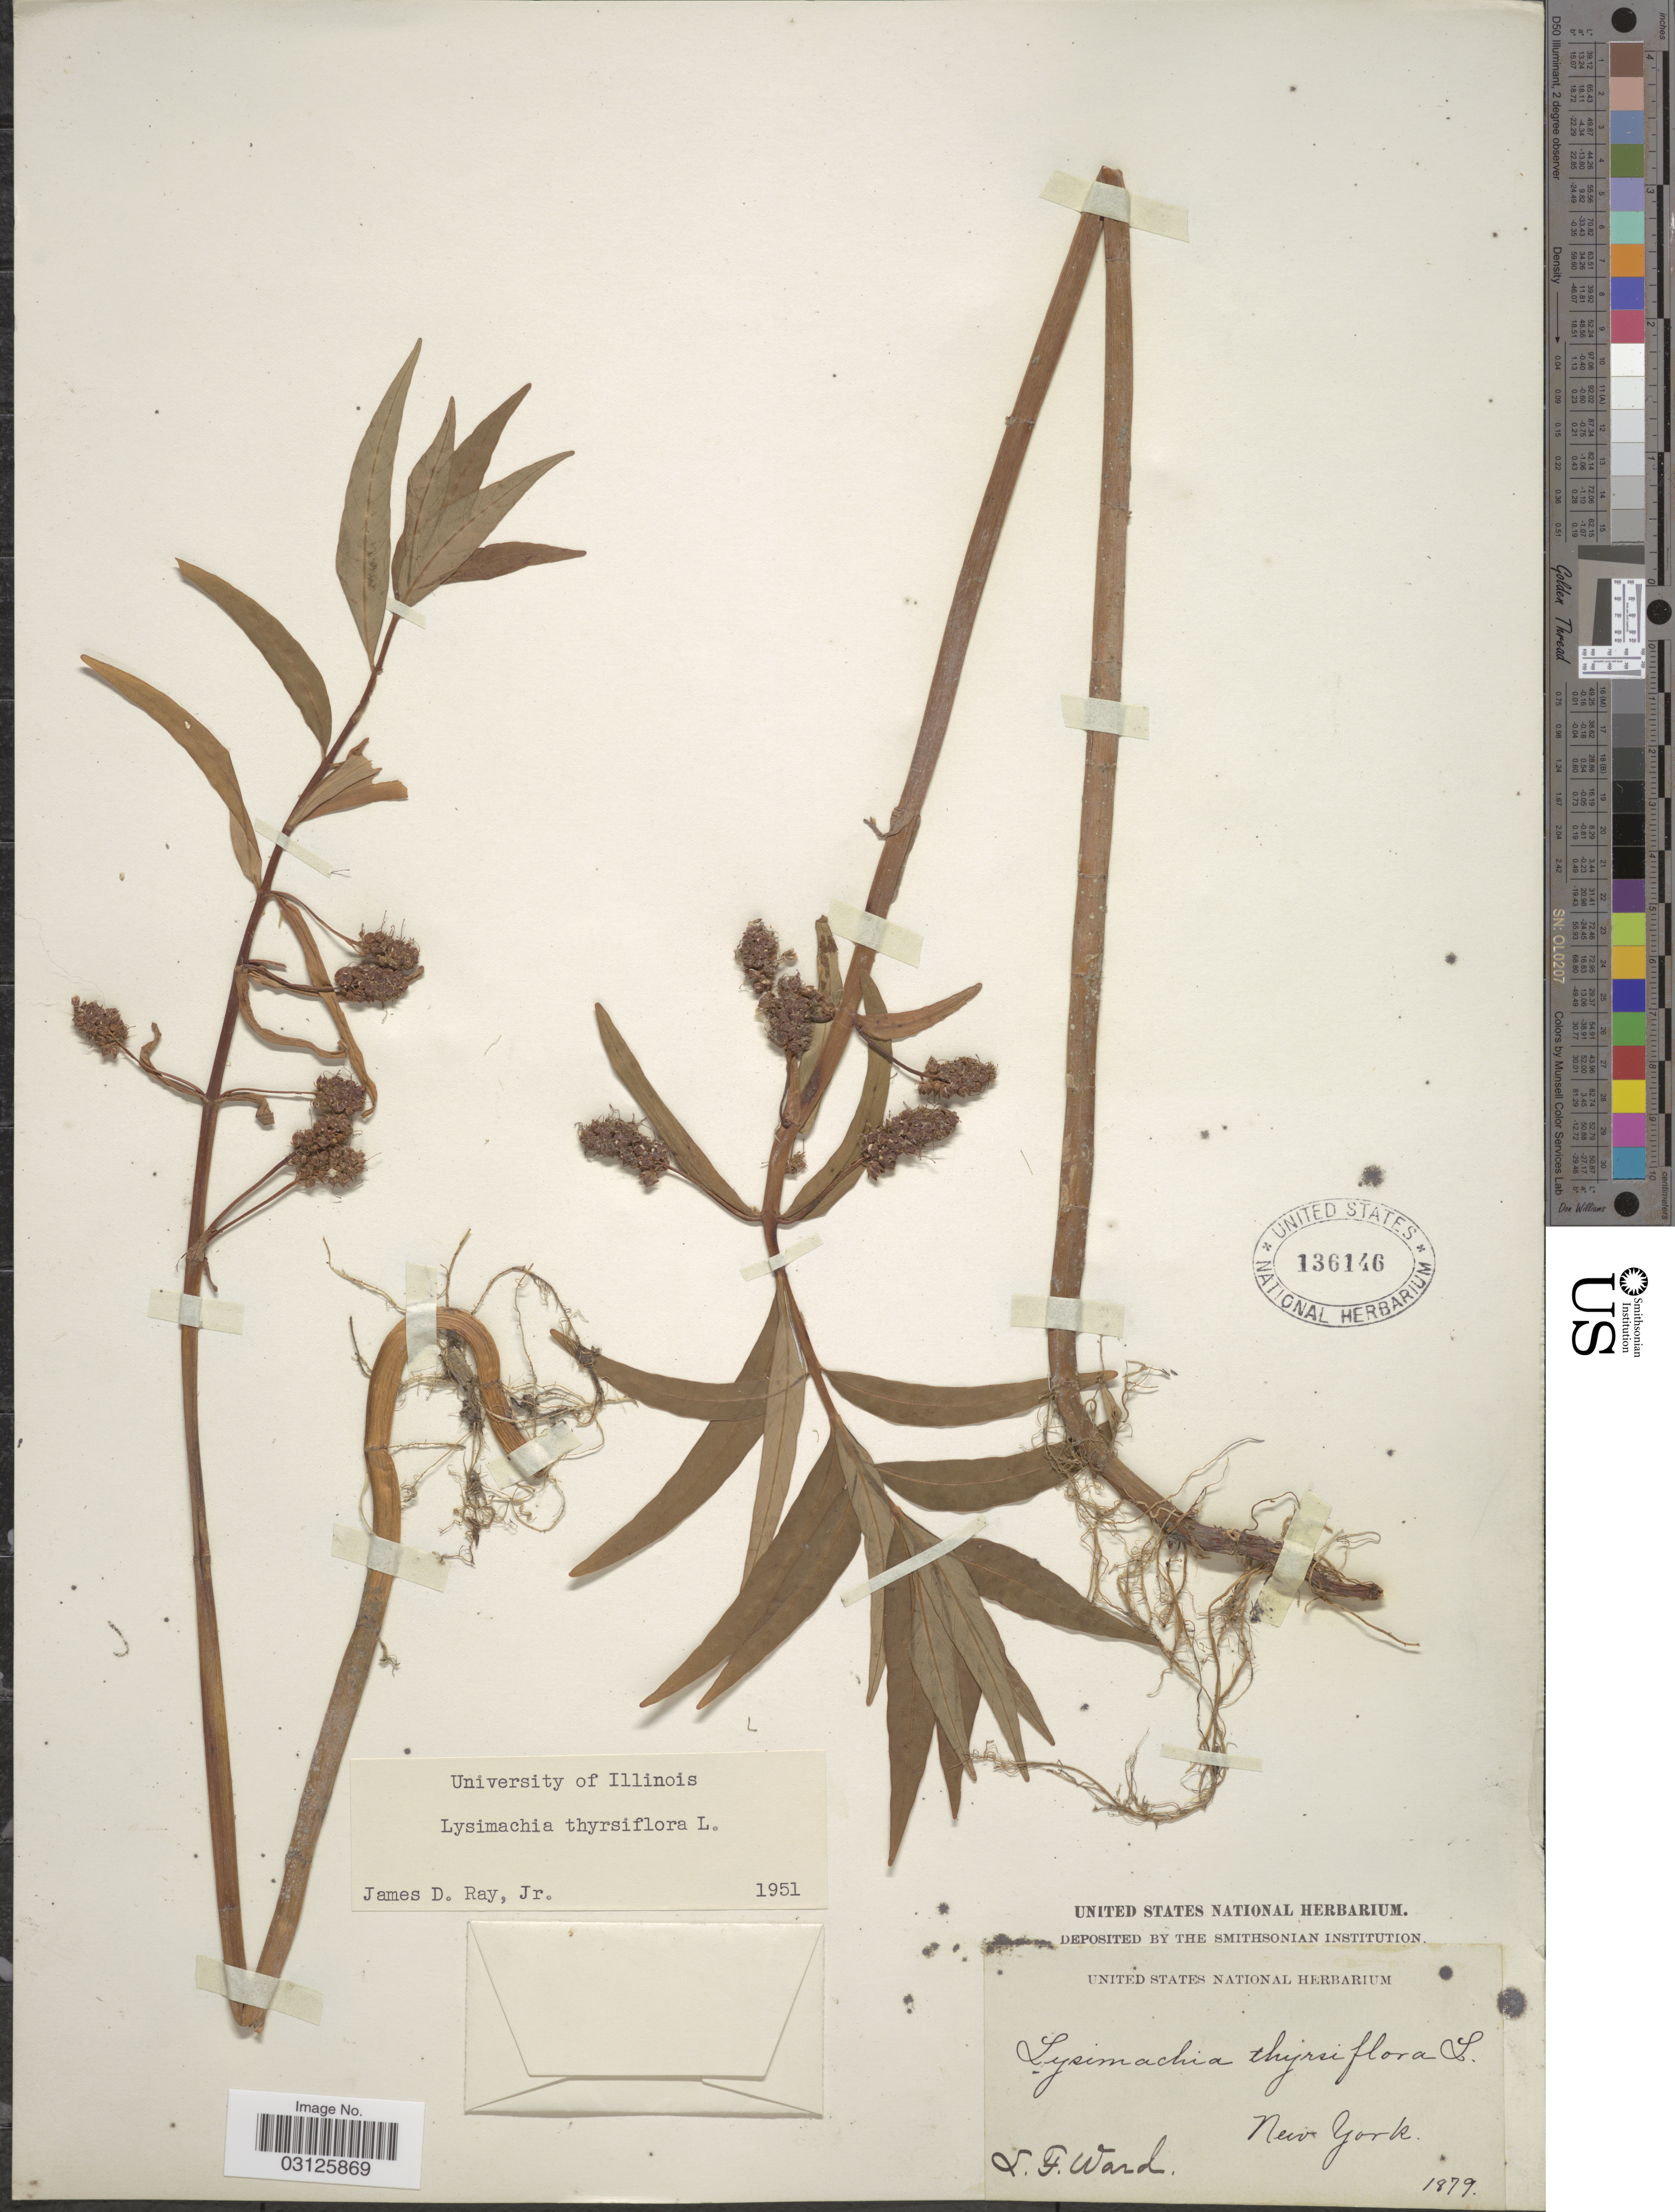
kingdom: Plantae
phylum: Tracheophyta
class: Magnoliopsida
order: Ericales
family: Primulaceae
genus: Lysimachia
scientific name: Lysimachia thyrsiflora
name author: L.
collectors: L. Ward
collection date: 1879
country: United States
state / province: New York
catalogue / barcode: US 136146